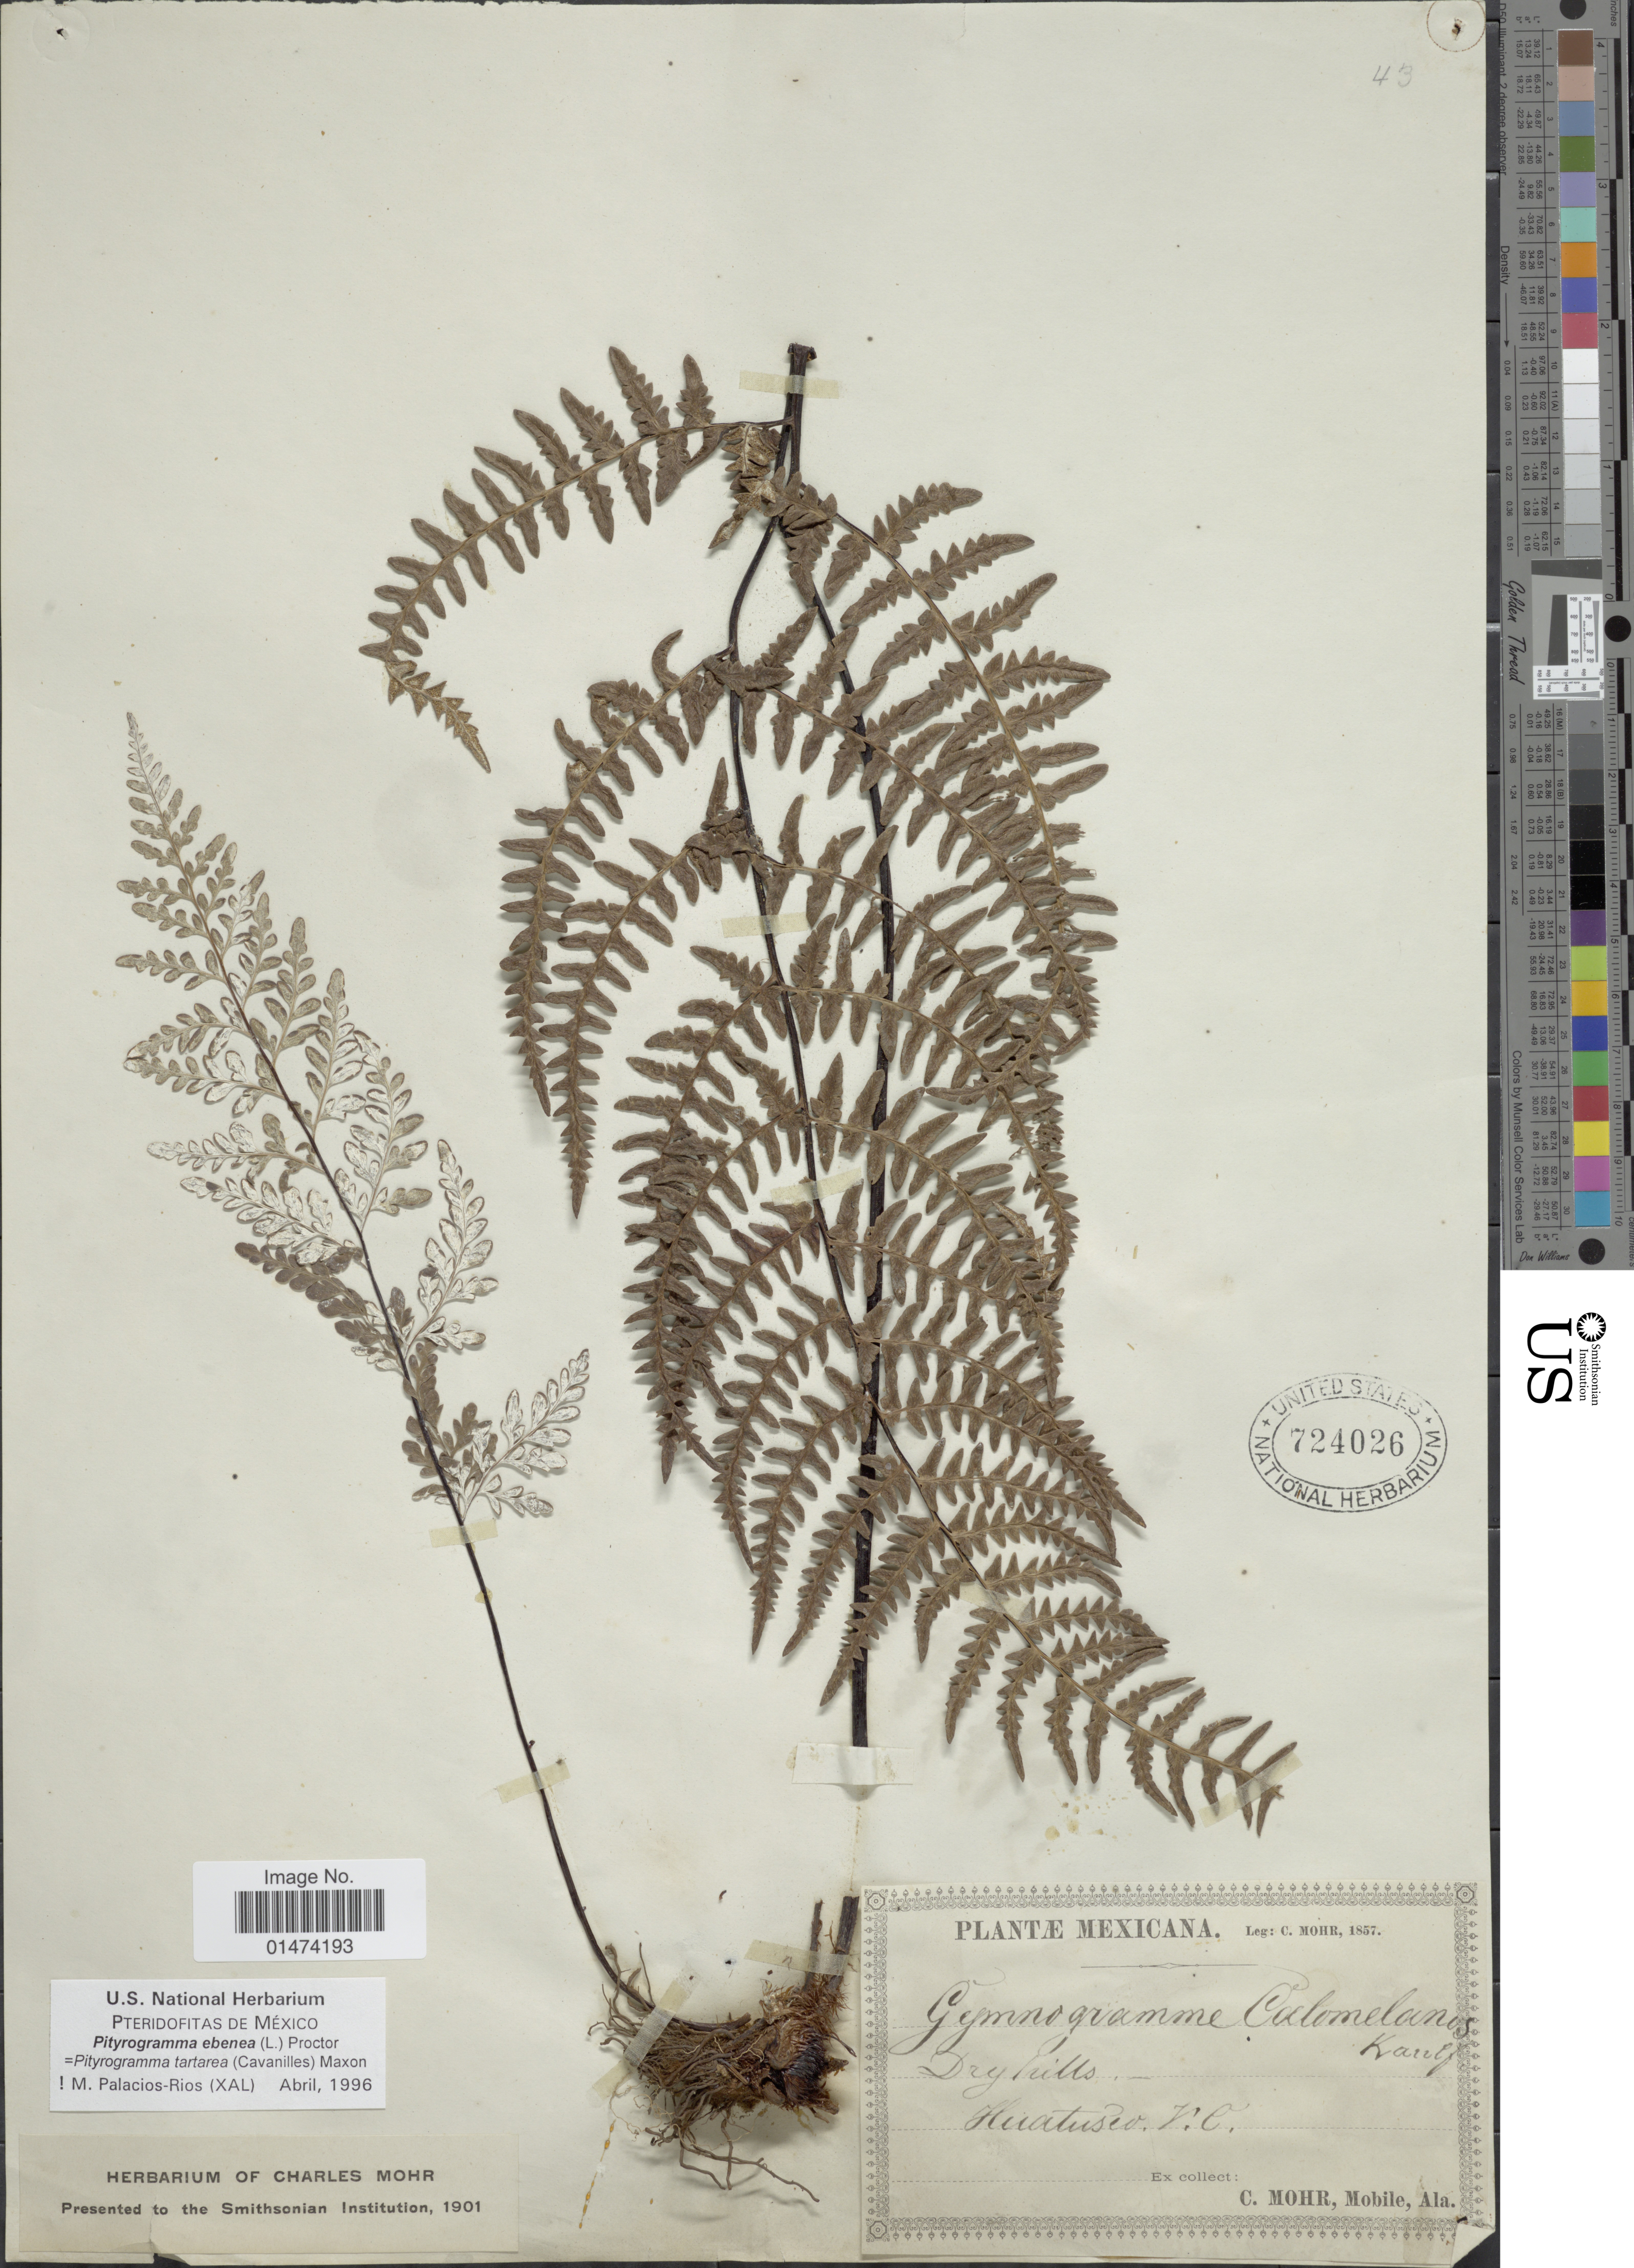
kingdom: Plantae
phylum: Tracheophyta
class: Polypodiopsida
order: Polypodiales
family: Pteridaceae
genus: Pityrogramma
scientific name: Pityrogramma tartarea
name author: (Cav.) Maxon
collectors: C. T. Mohr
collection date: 1857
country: Mexico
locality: Dry Hills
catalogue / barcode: US 724026